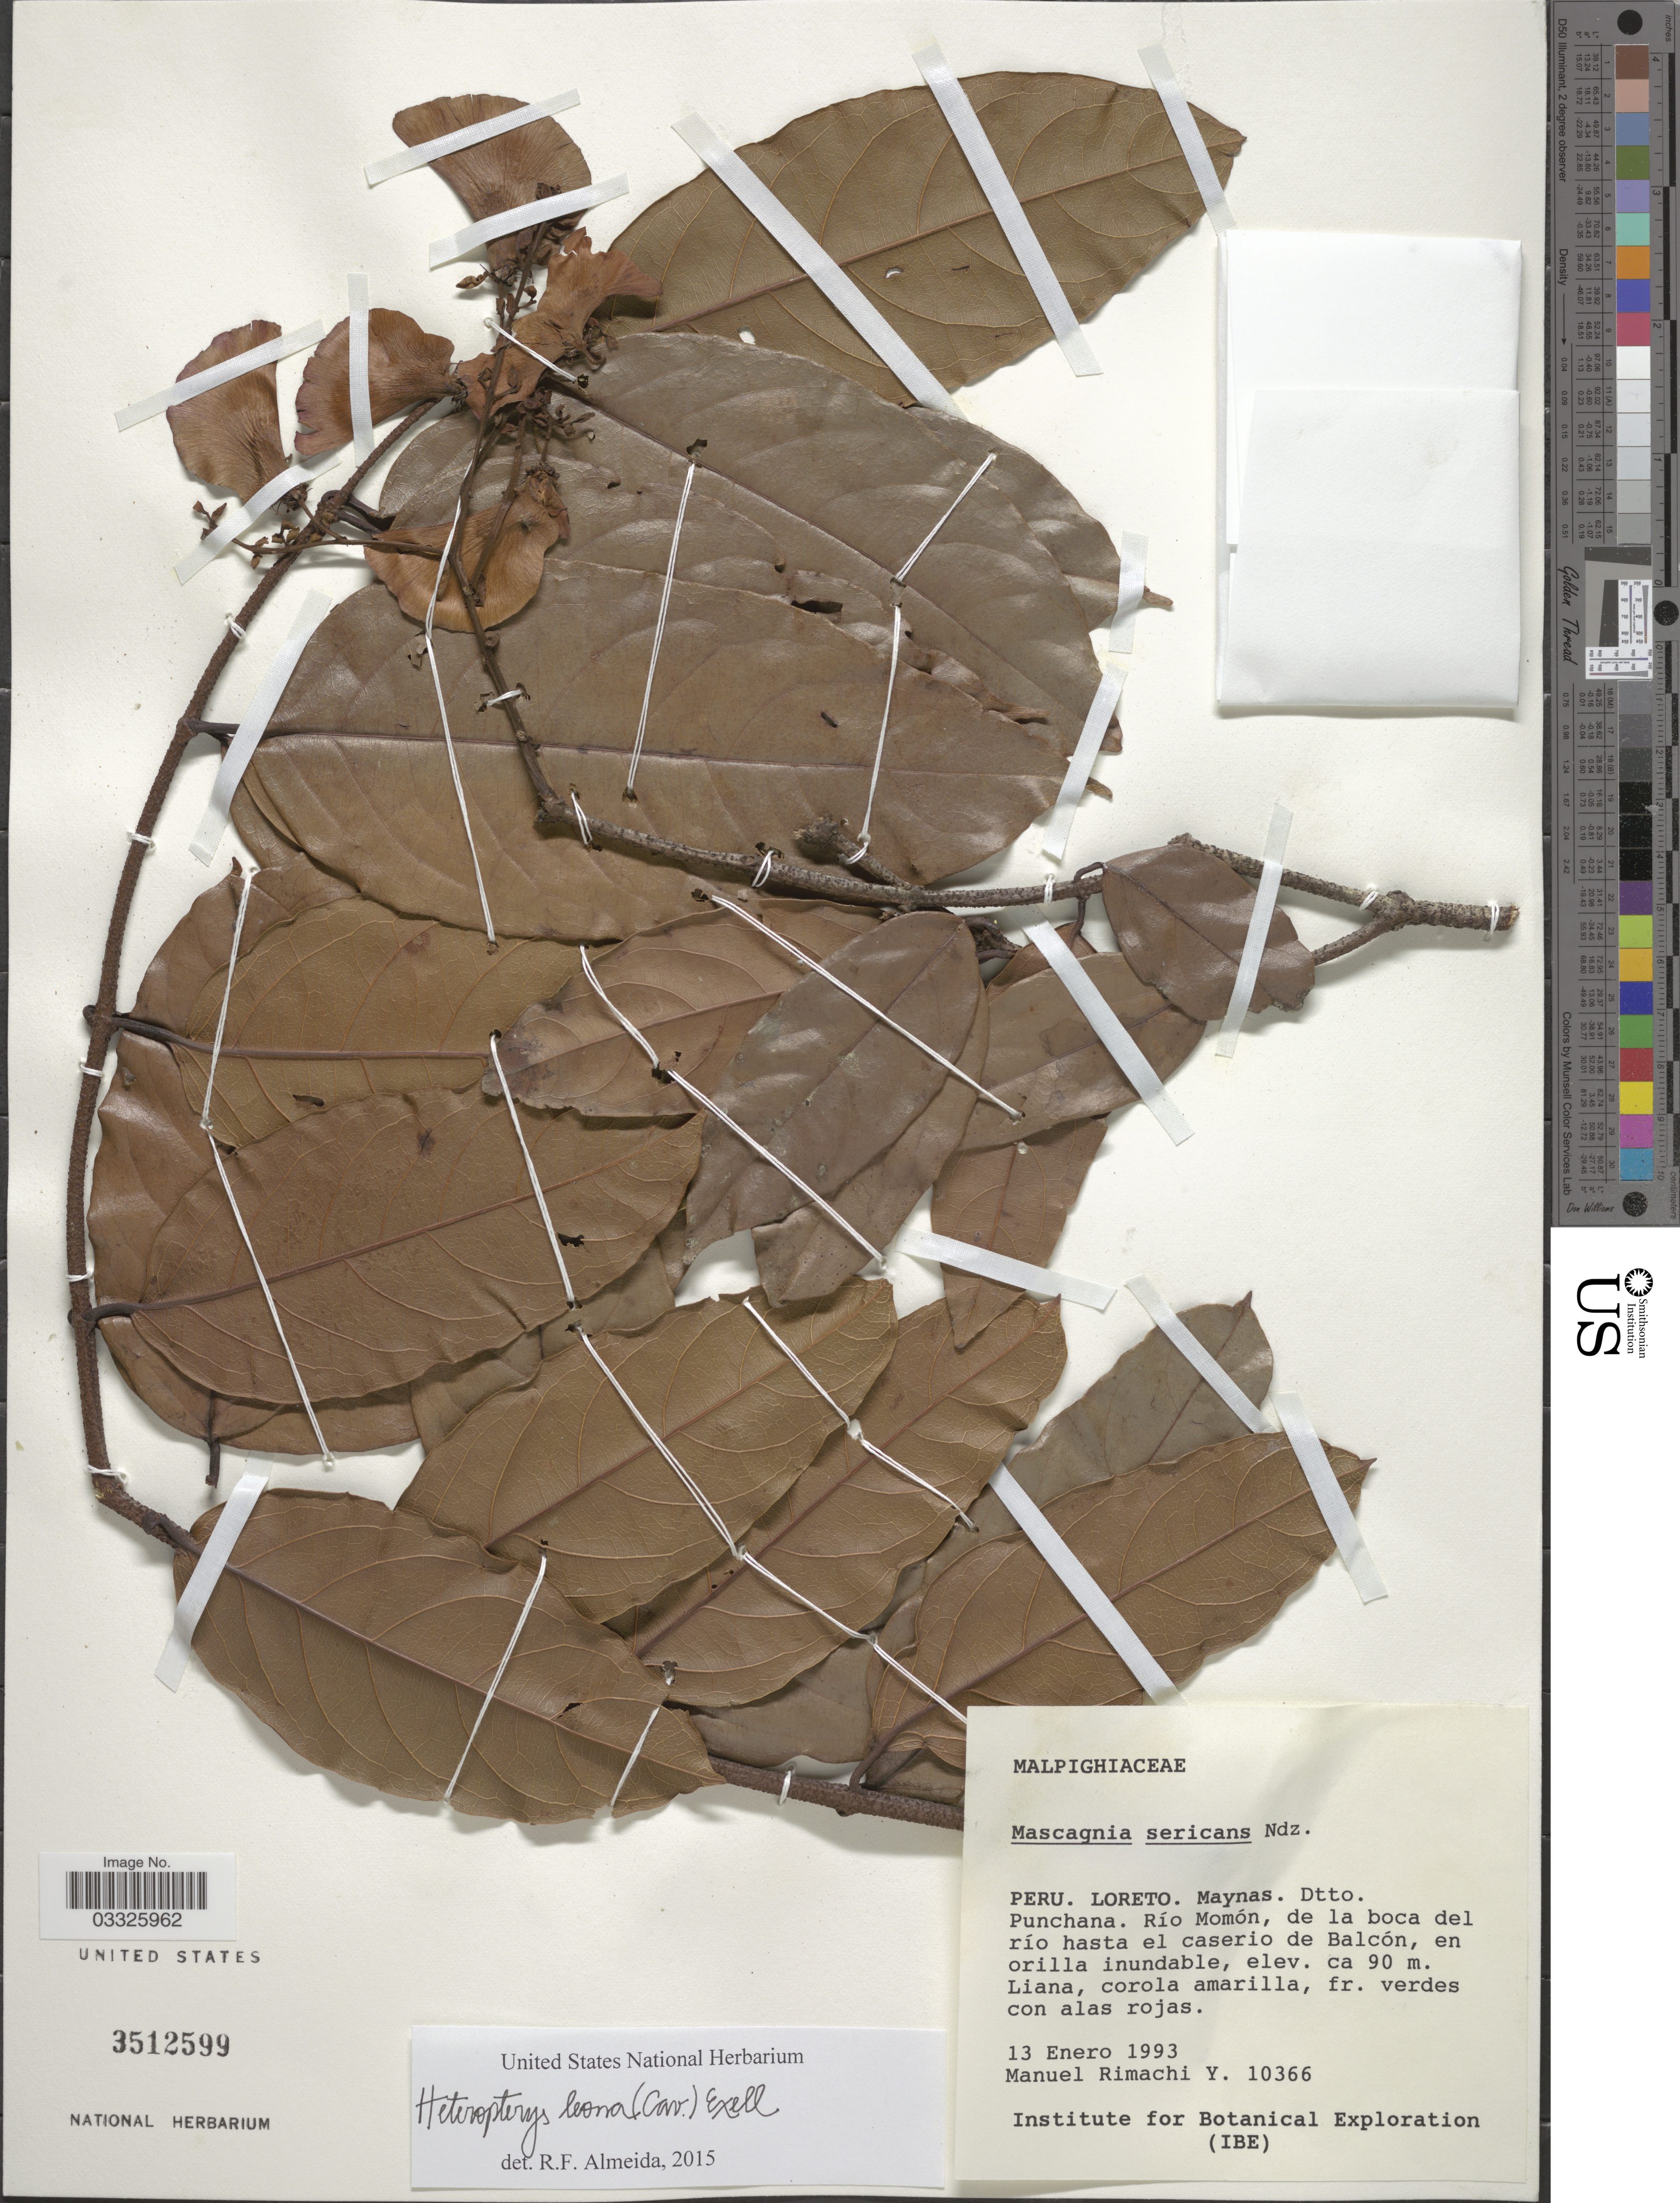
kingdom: Plantae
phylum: Tracheophyta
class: Magnoliopsida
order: Malpighiales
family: Malpighiaceae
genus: Heteropterys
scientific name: Heteropterys leona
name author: (Cav.) Exell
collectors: M. Rimachi Y.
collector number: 10366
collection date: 1993-01-13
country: Peru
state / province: Loreto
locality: Maynas. Dtto. Punchana. Río Momón, de la boca del río hasta el caserio de Balcón.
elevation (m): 90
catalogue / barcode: US 3512599